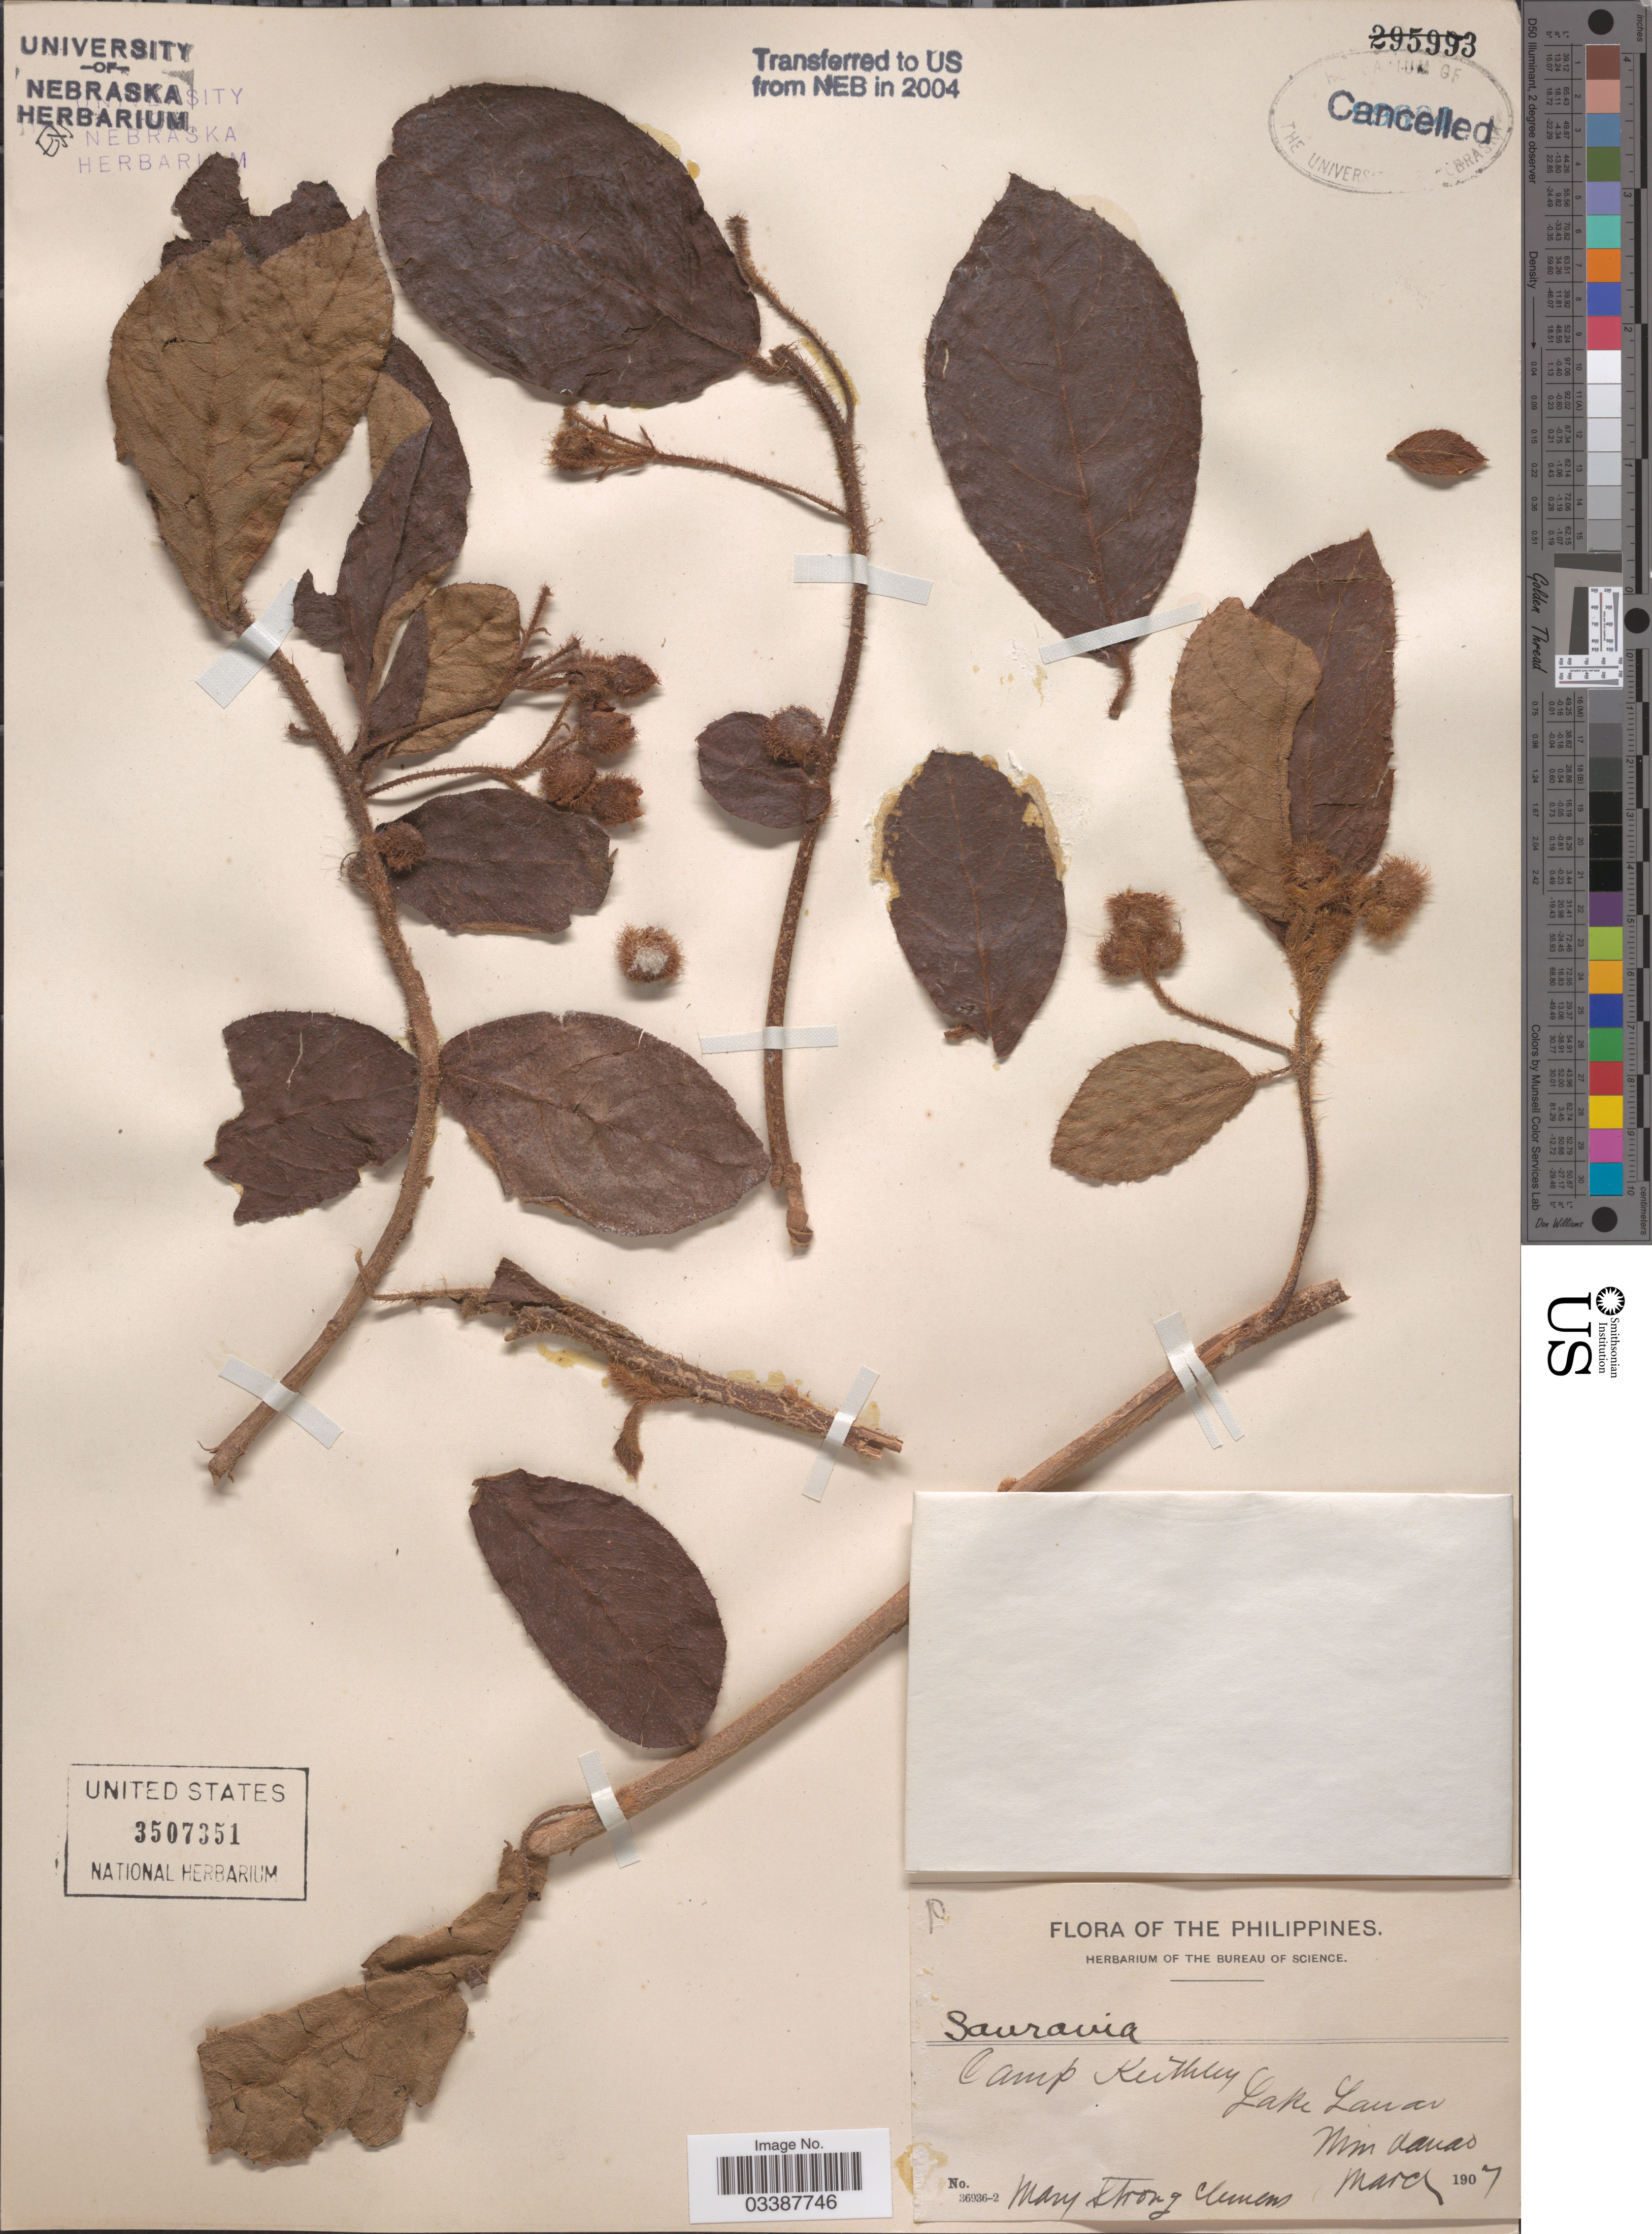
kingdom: Plantae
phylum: Tracheophyta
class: Magnoliopsida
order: Ericales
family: Actinidiaceae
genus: Saurauia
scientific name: Saurauia sp.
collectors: M. S. Clemens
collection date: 1907-03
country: Philippines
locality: Camp Keithley, Lake Lanao. Mindanao.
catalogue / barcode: US 3507351